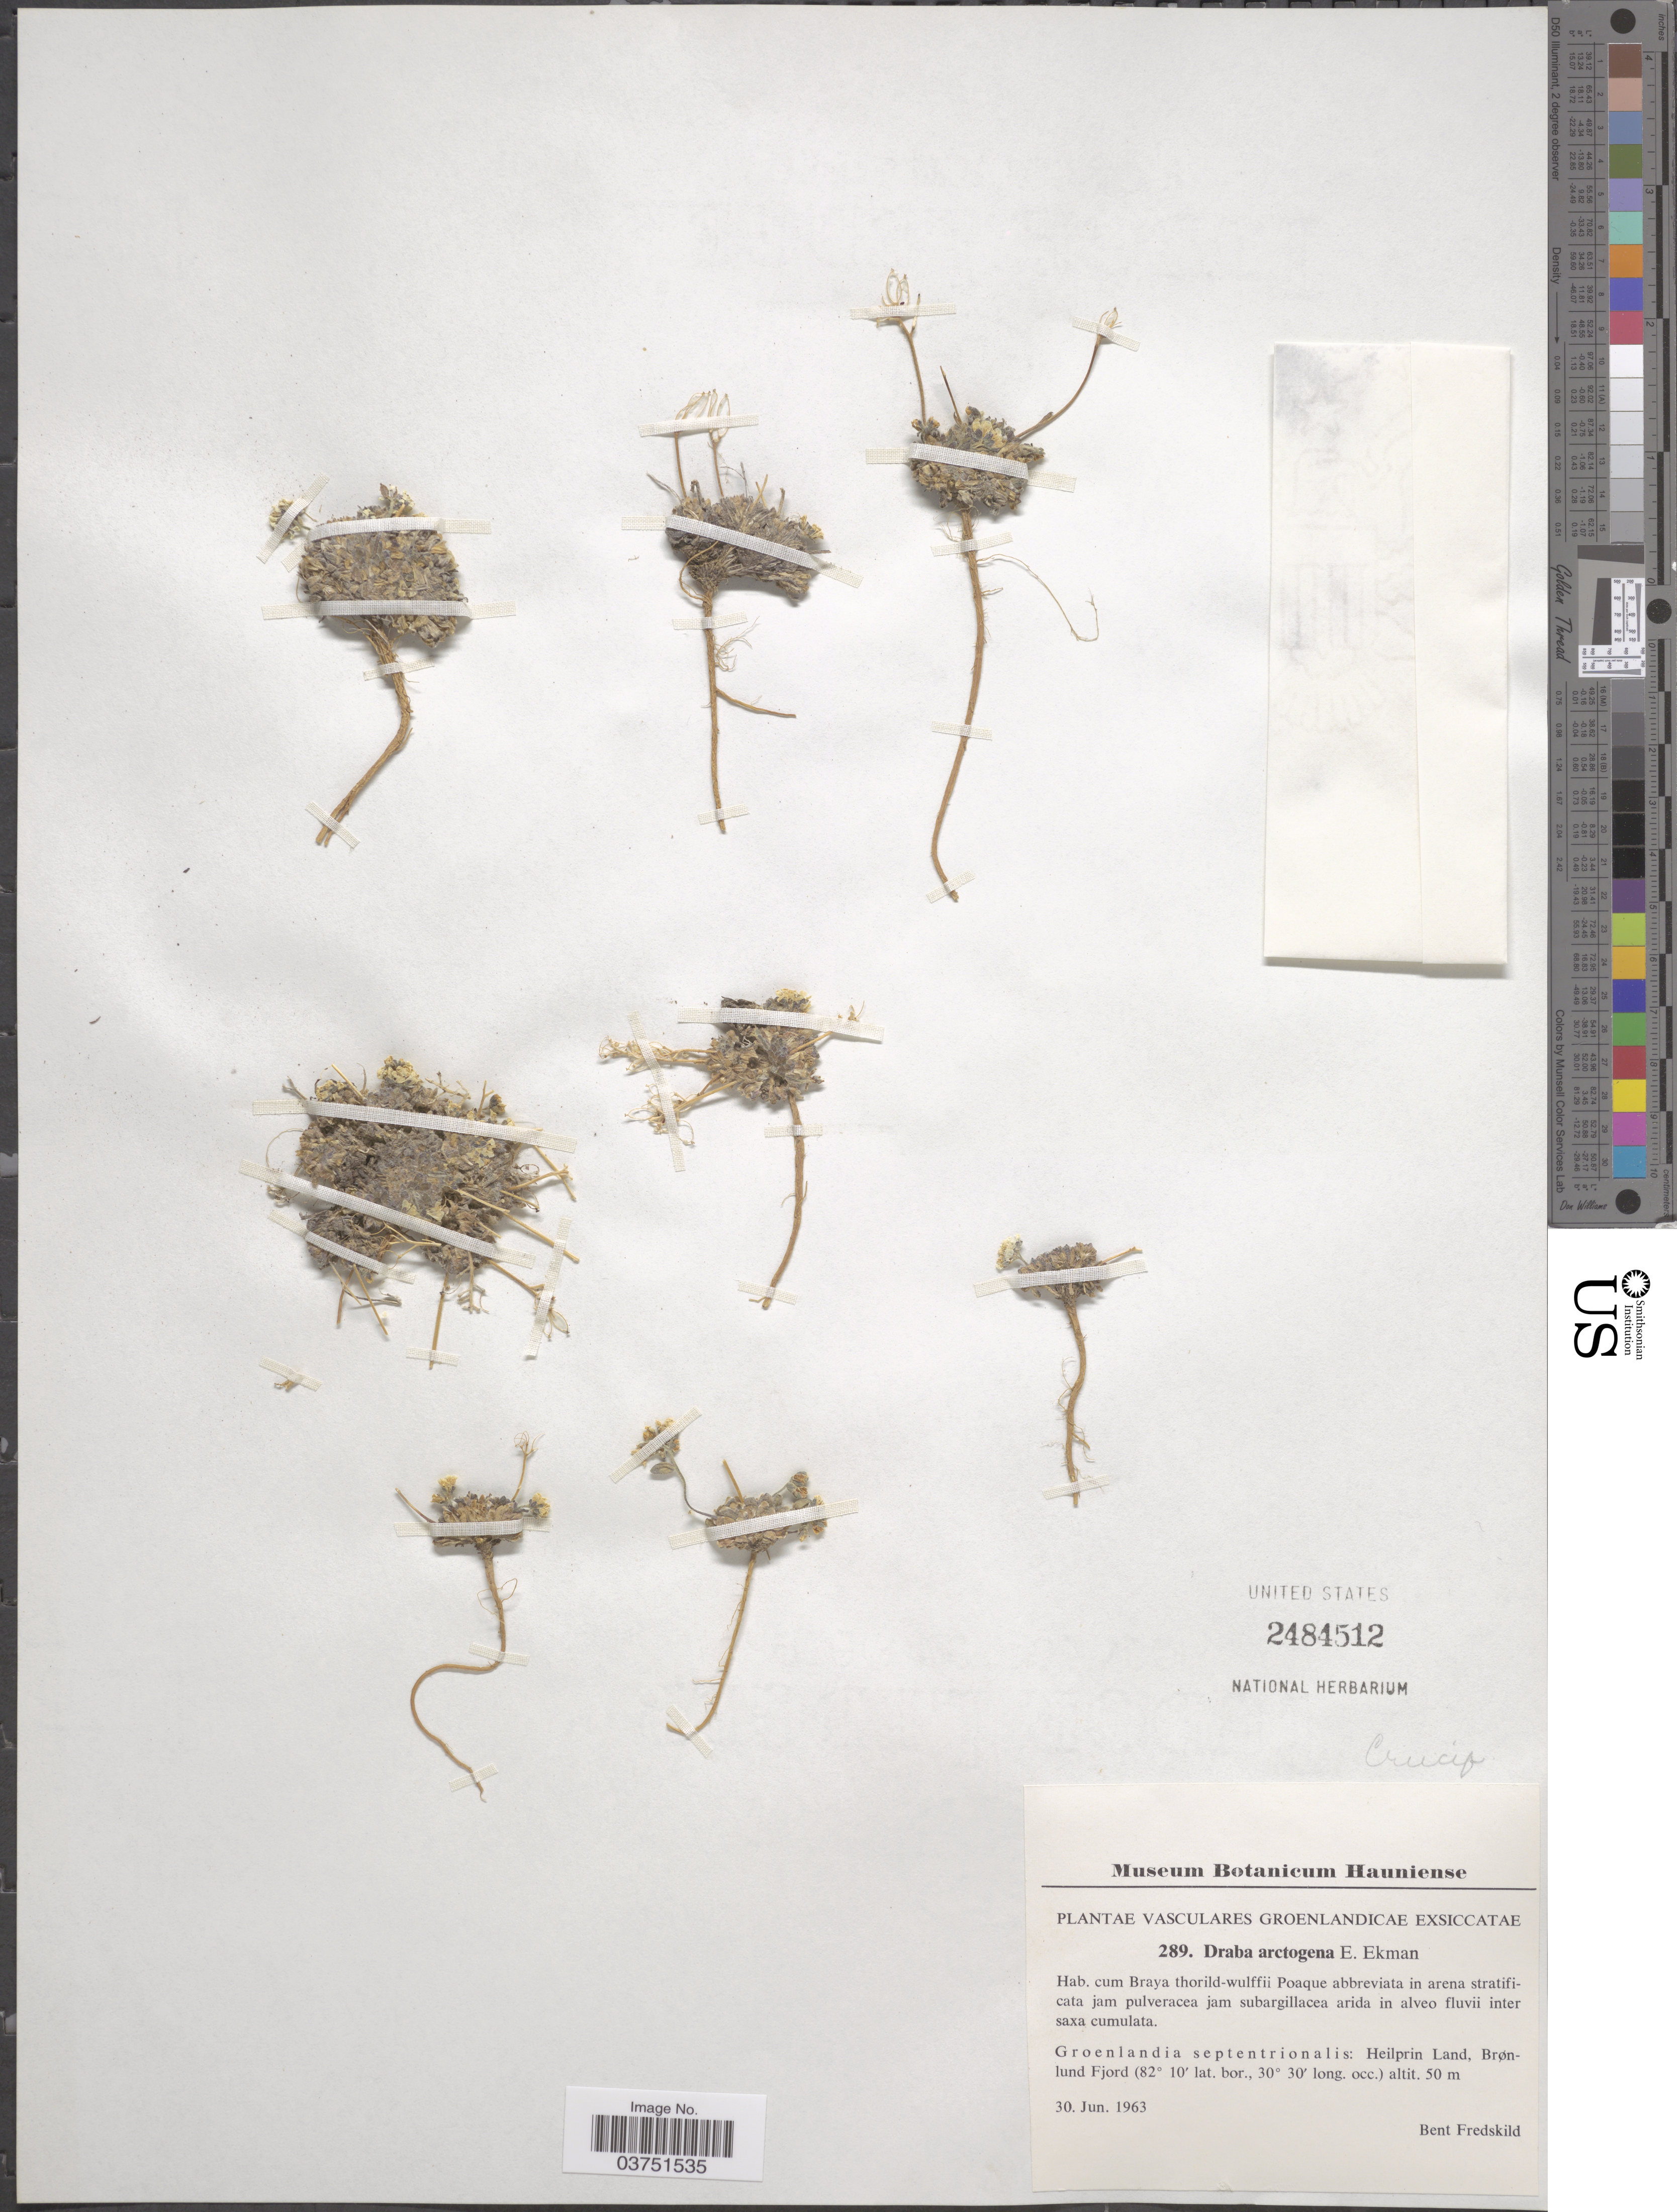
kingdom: Plantae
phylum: Tracheophyta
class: Magnoliopsida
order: Brassicales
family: Brassicaceae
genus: Draba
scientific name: Draba groenlandica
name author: E. Ekman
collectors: B. Fredskild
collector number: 289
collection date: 1963-06-30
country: Greenland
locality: Groenlandia septentrionalis: Heilprin Land, Brønlund Fjord.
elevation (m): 50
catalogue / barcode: US 2484512